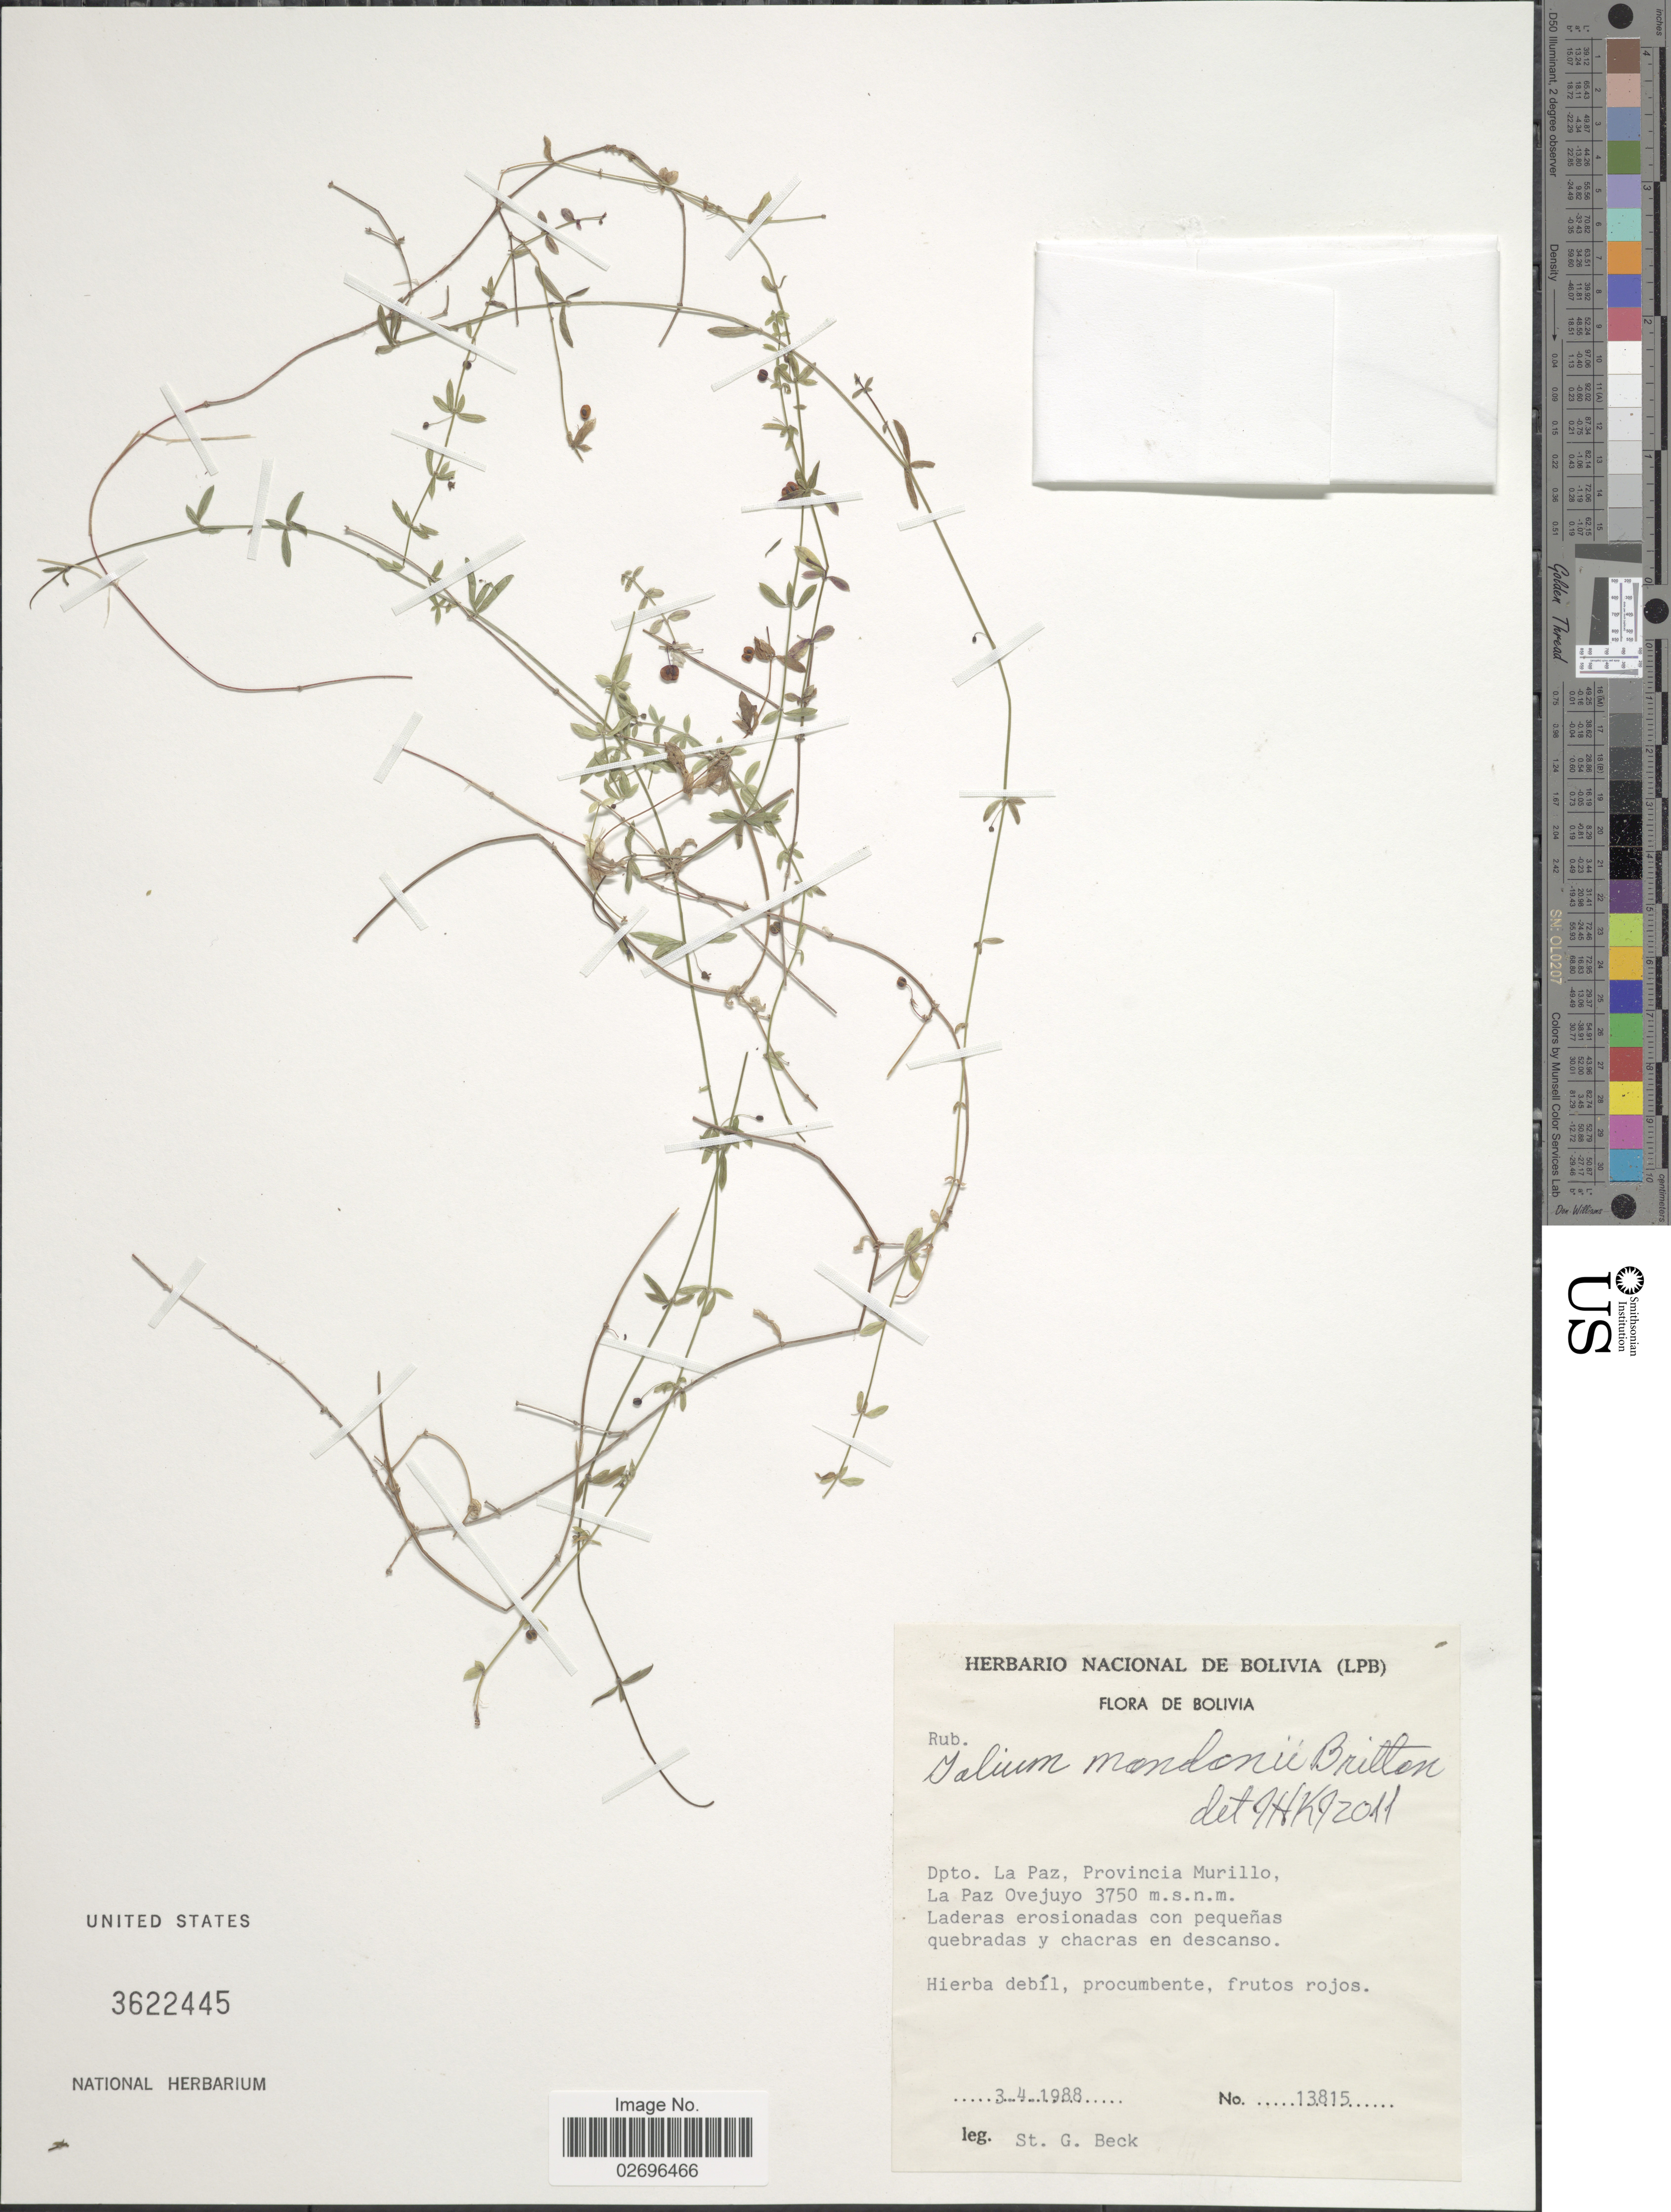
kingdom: Plantae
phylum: Tracheophyta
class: Magnoliopsida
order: Gentianales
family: Rubiaceae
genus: Galium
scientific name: Galium mandonii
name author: Britton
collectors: S. G. Beck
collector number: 13815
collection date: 1988-04-03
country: Bolivia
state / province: La Paz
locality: Dpto. La Paz, Provincia Murillo, La Paz Ovejuyo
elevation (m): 3750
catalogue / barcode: US 3622445